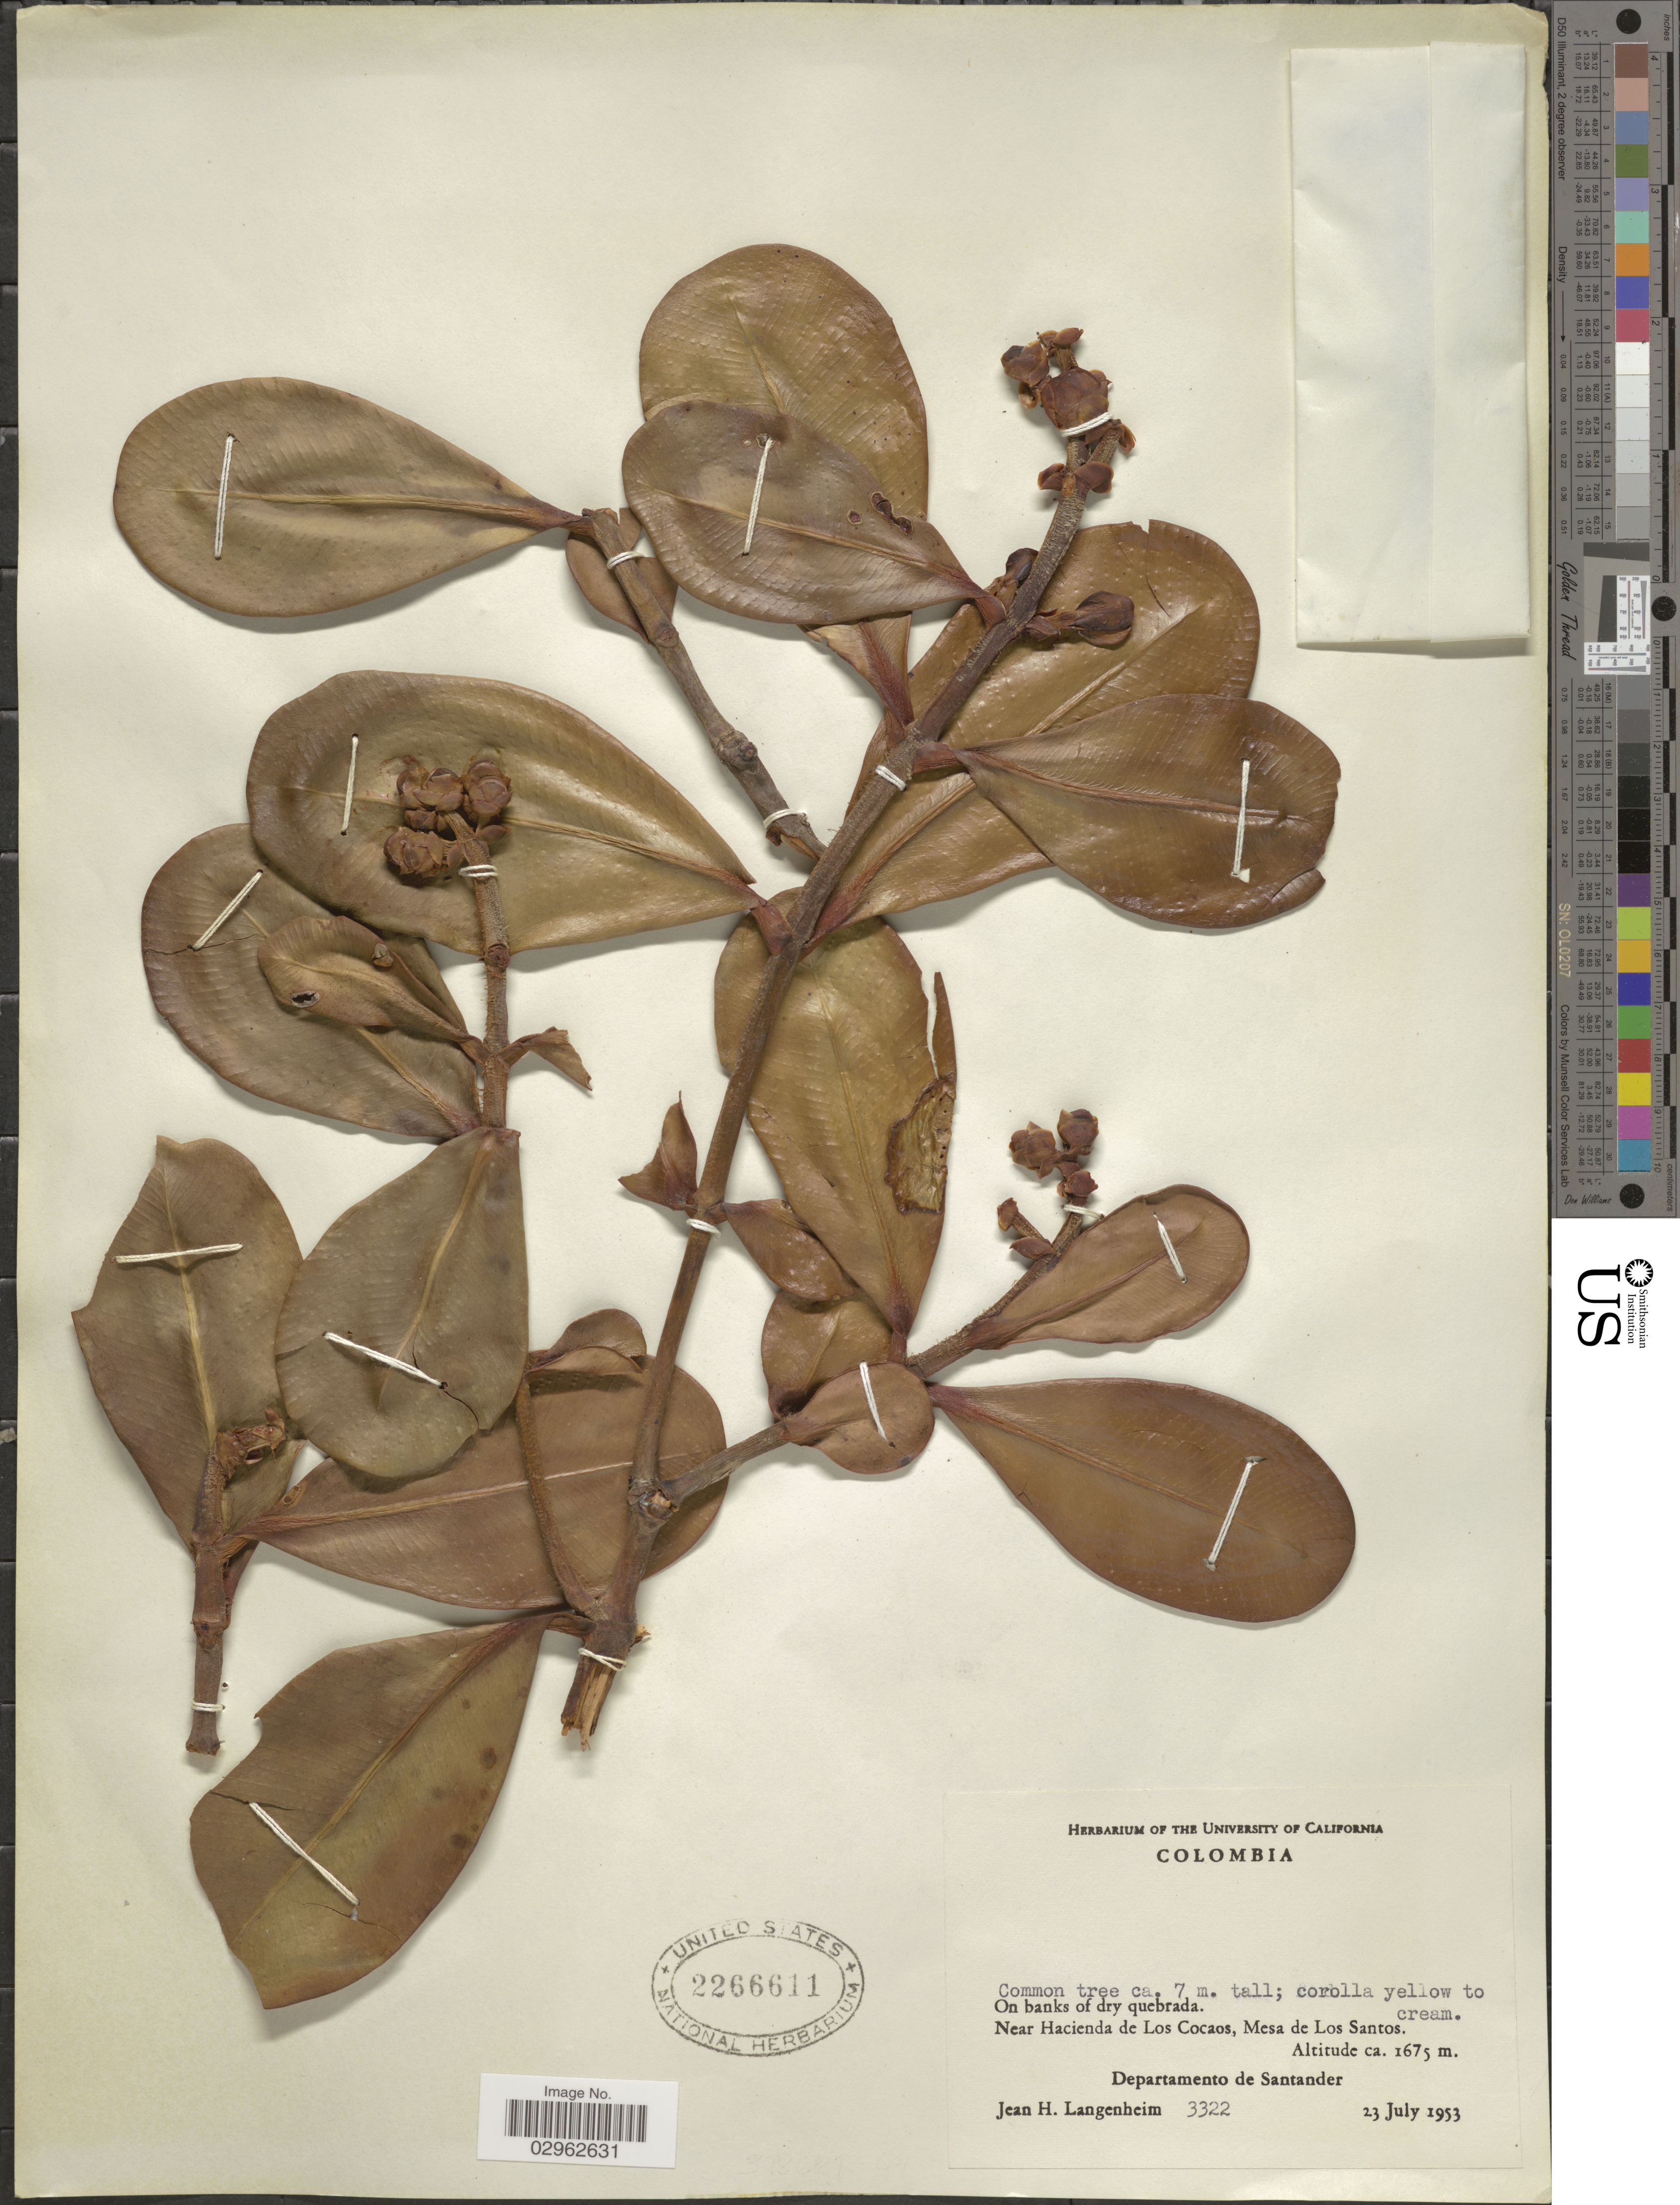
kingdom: Plantae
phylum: Tracheophyta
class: Magnoliopsida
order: Malpighiales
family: Clusiaceae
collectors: J. H. Langenheim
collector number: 3322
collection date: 1953-07-23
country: Colombia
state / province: Santander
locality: Near Hacienda de Los Cocaos, Mesa de Los Santos, Departamento de Santander.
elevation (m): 1675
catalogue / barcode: US 2266611